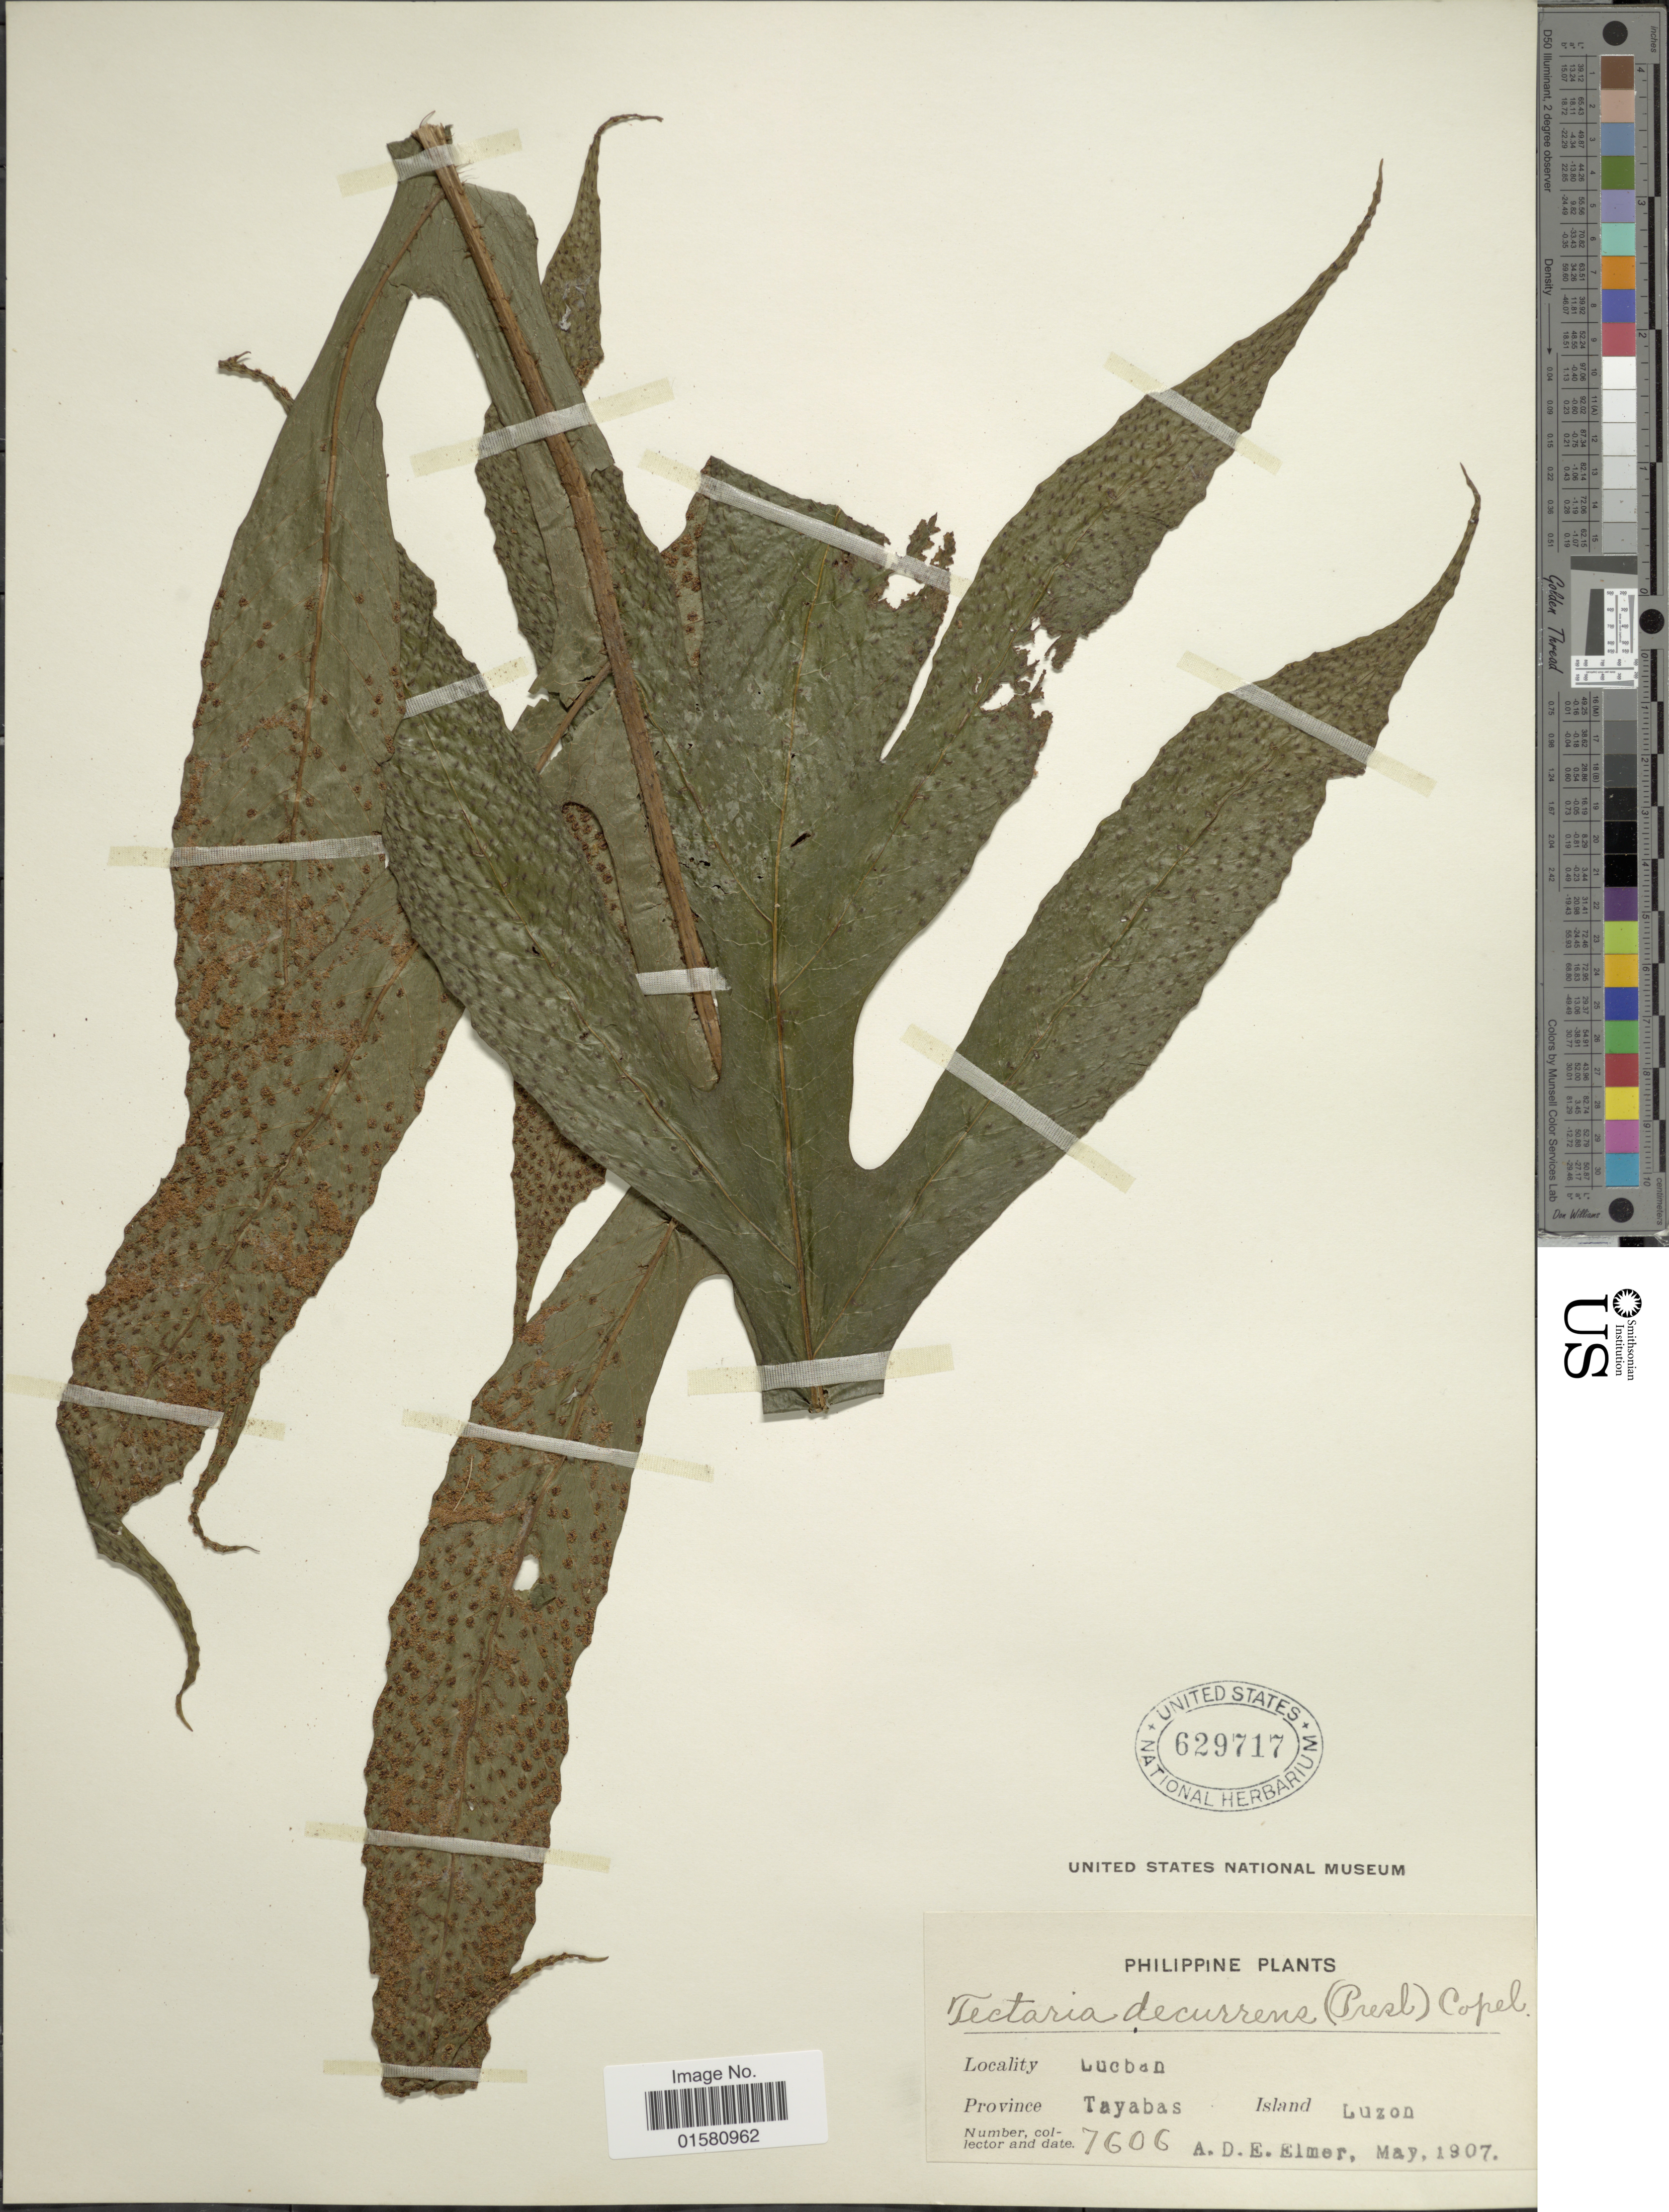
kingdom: Plantae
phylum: Tracheophyta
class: Polypodiopsida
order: Polypodiales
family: Tectariaceae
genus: Tectaria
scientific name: Tectaria decurrens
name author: (Presel.) Copel. in Elmer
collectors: A. D. E. Elmer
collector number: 7606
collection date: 1907-05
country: Philippines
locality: Lucban. Tayabas, Island Luzon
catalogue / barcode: US 629717